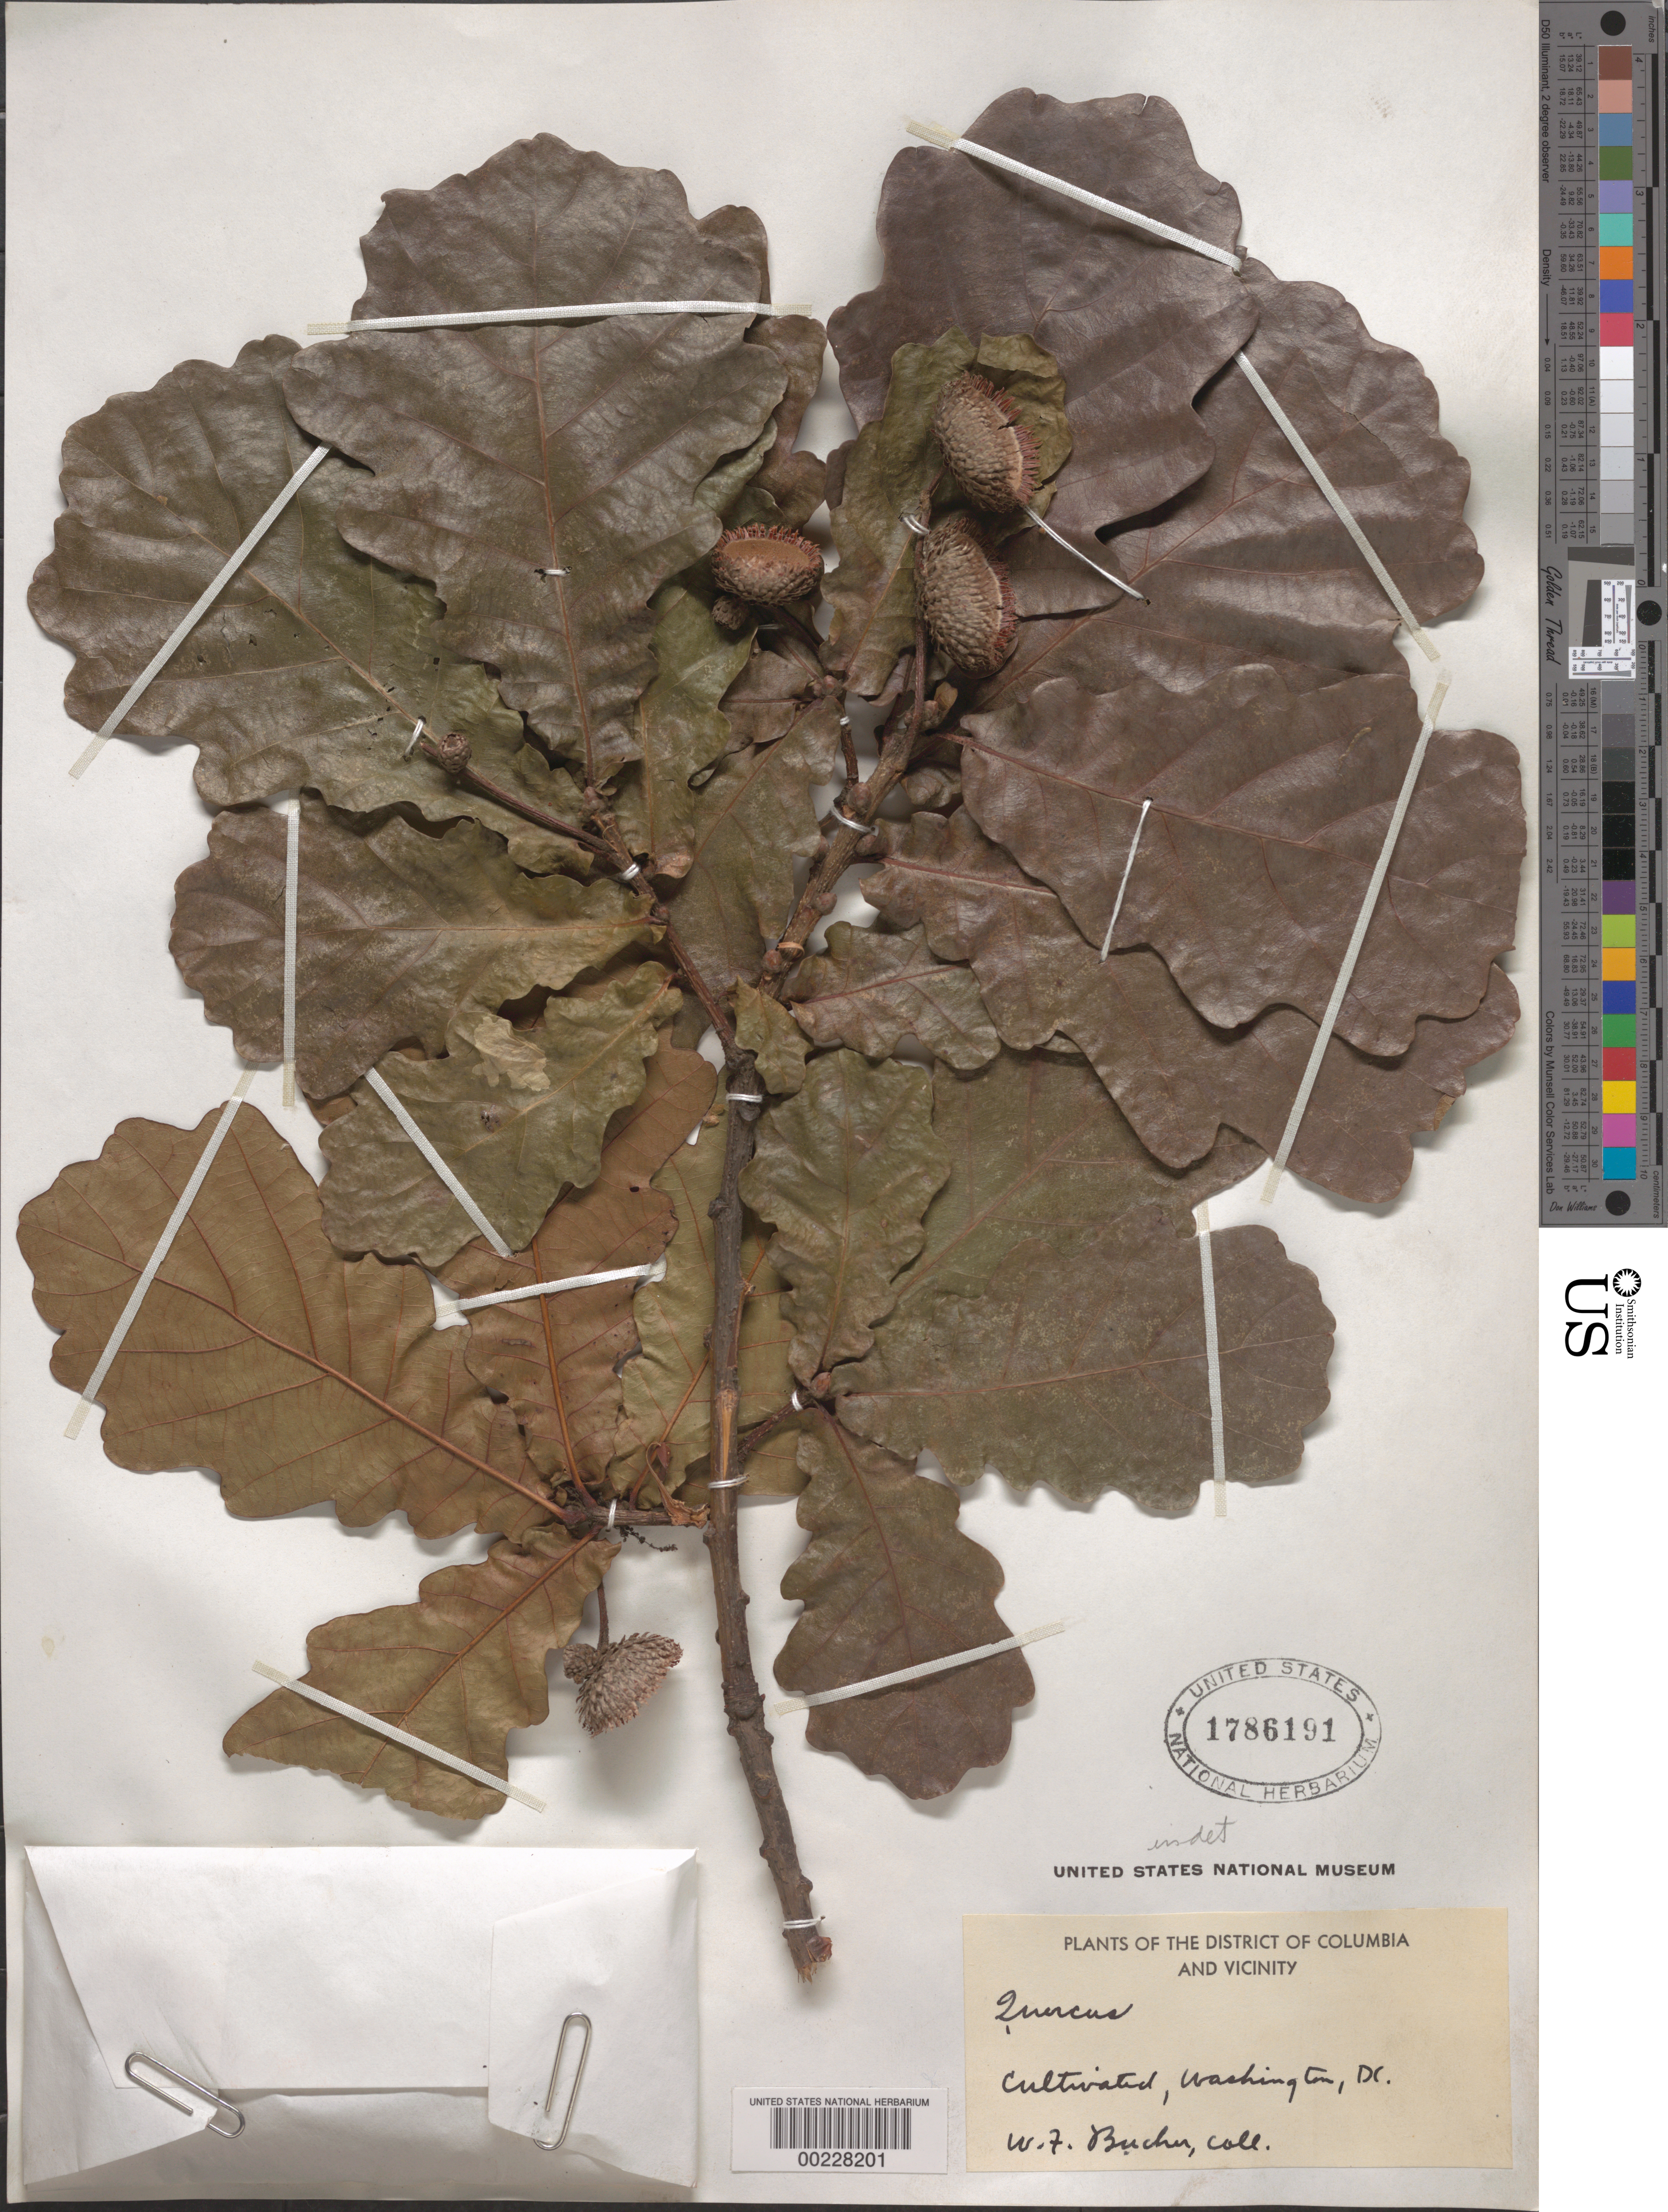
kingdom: Plantae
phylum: Tracheophyta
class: Magnoliopsida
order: Fagales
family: Fagaceae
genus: Quercus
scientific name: Quercus sp.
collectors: W. F. Bucher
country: United States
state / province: District of Columbia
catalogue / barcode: US 1786191